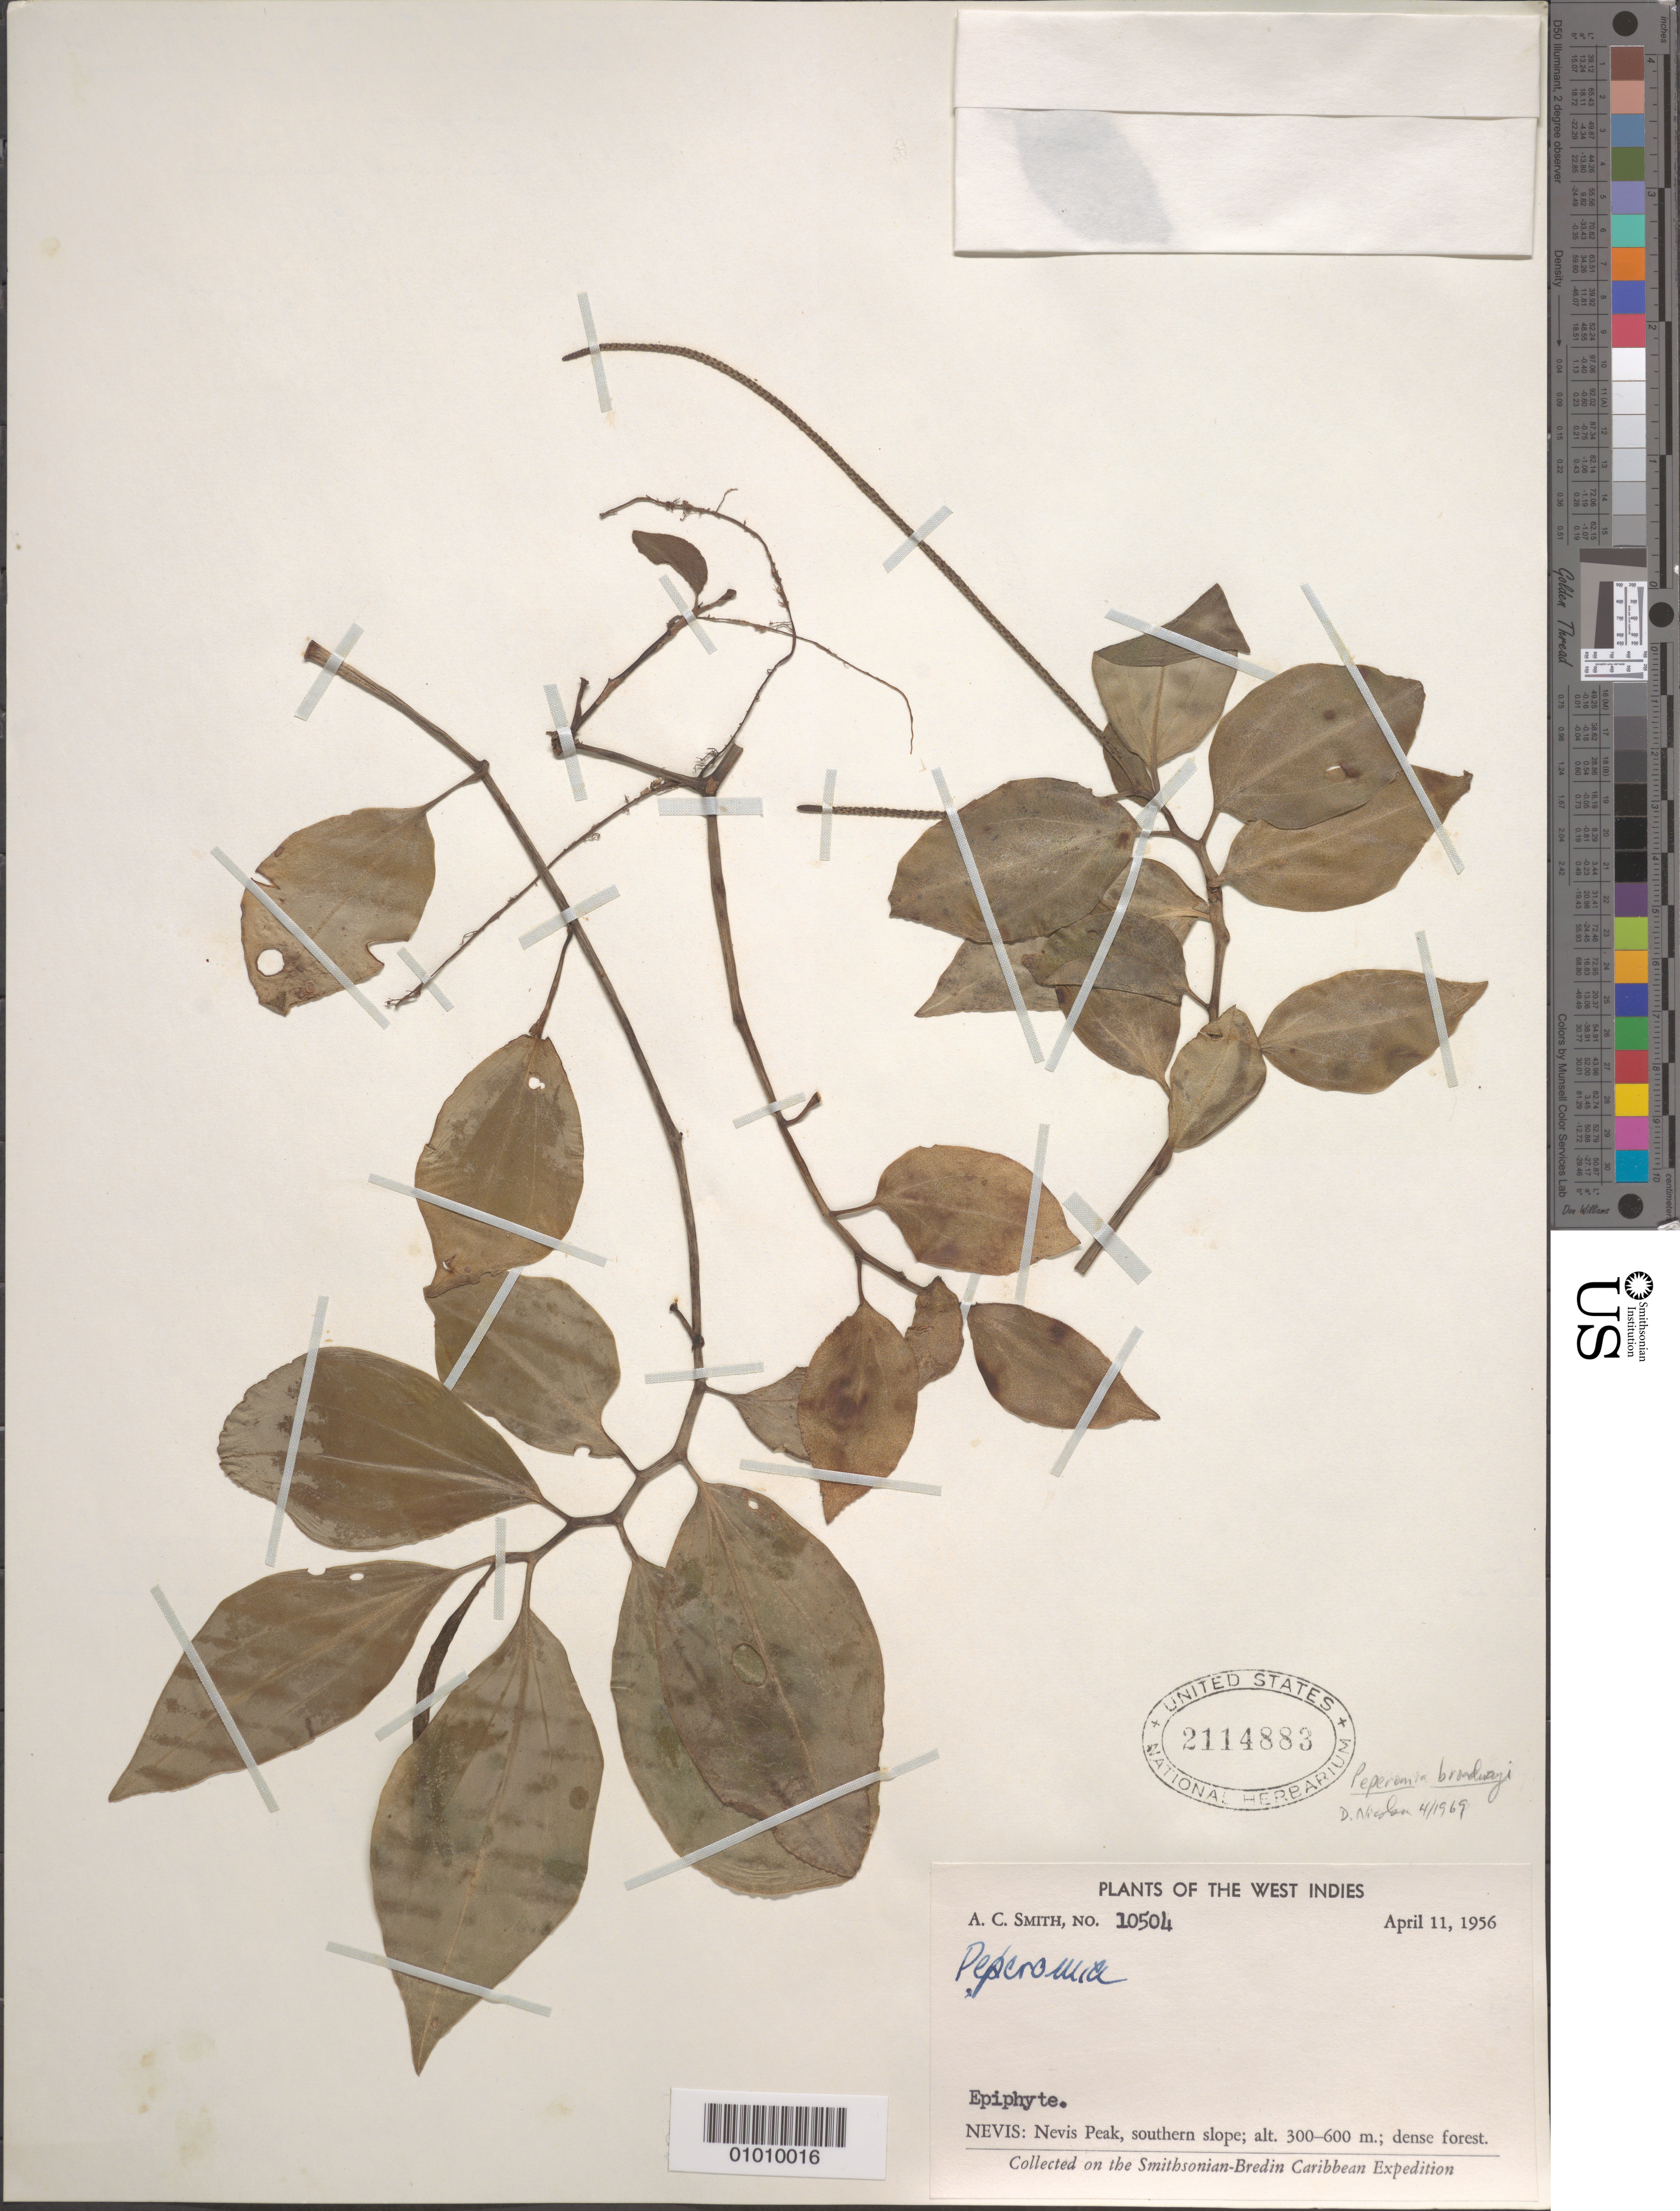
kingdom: Plantae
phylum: Tracheophyta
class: Magnoliopsida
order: Piperales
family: Piperaceae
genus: Peperomia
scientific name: Peperomia broadwayi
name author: C. DC. in Urb.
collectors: A. C. Smith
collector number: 10504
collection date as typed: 11 Apr 1956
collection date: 1956-04-11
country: St. Christopher-Nevis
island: Nevis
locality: Nevis Peak, Southern slope. Dense forest.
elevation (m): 300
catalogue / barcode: US 2114883